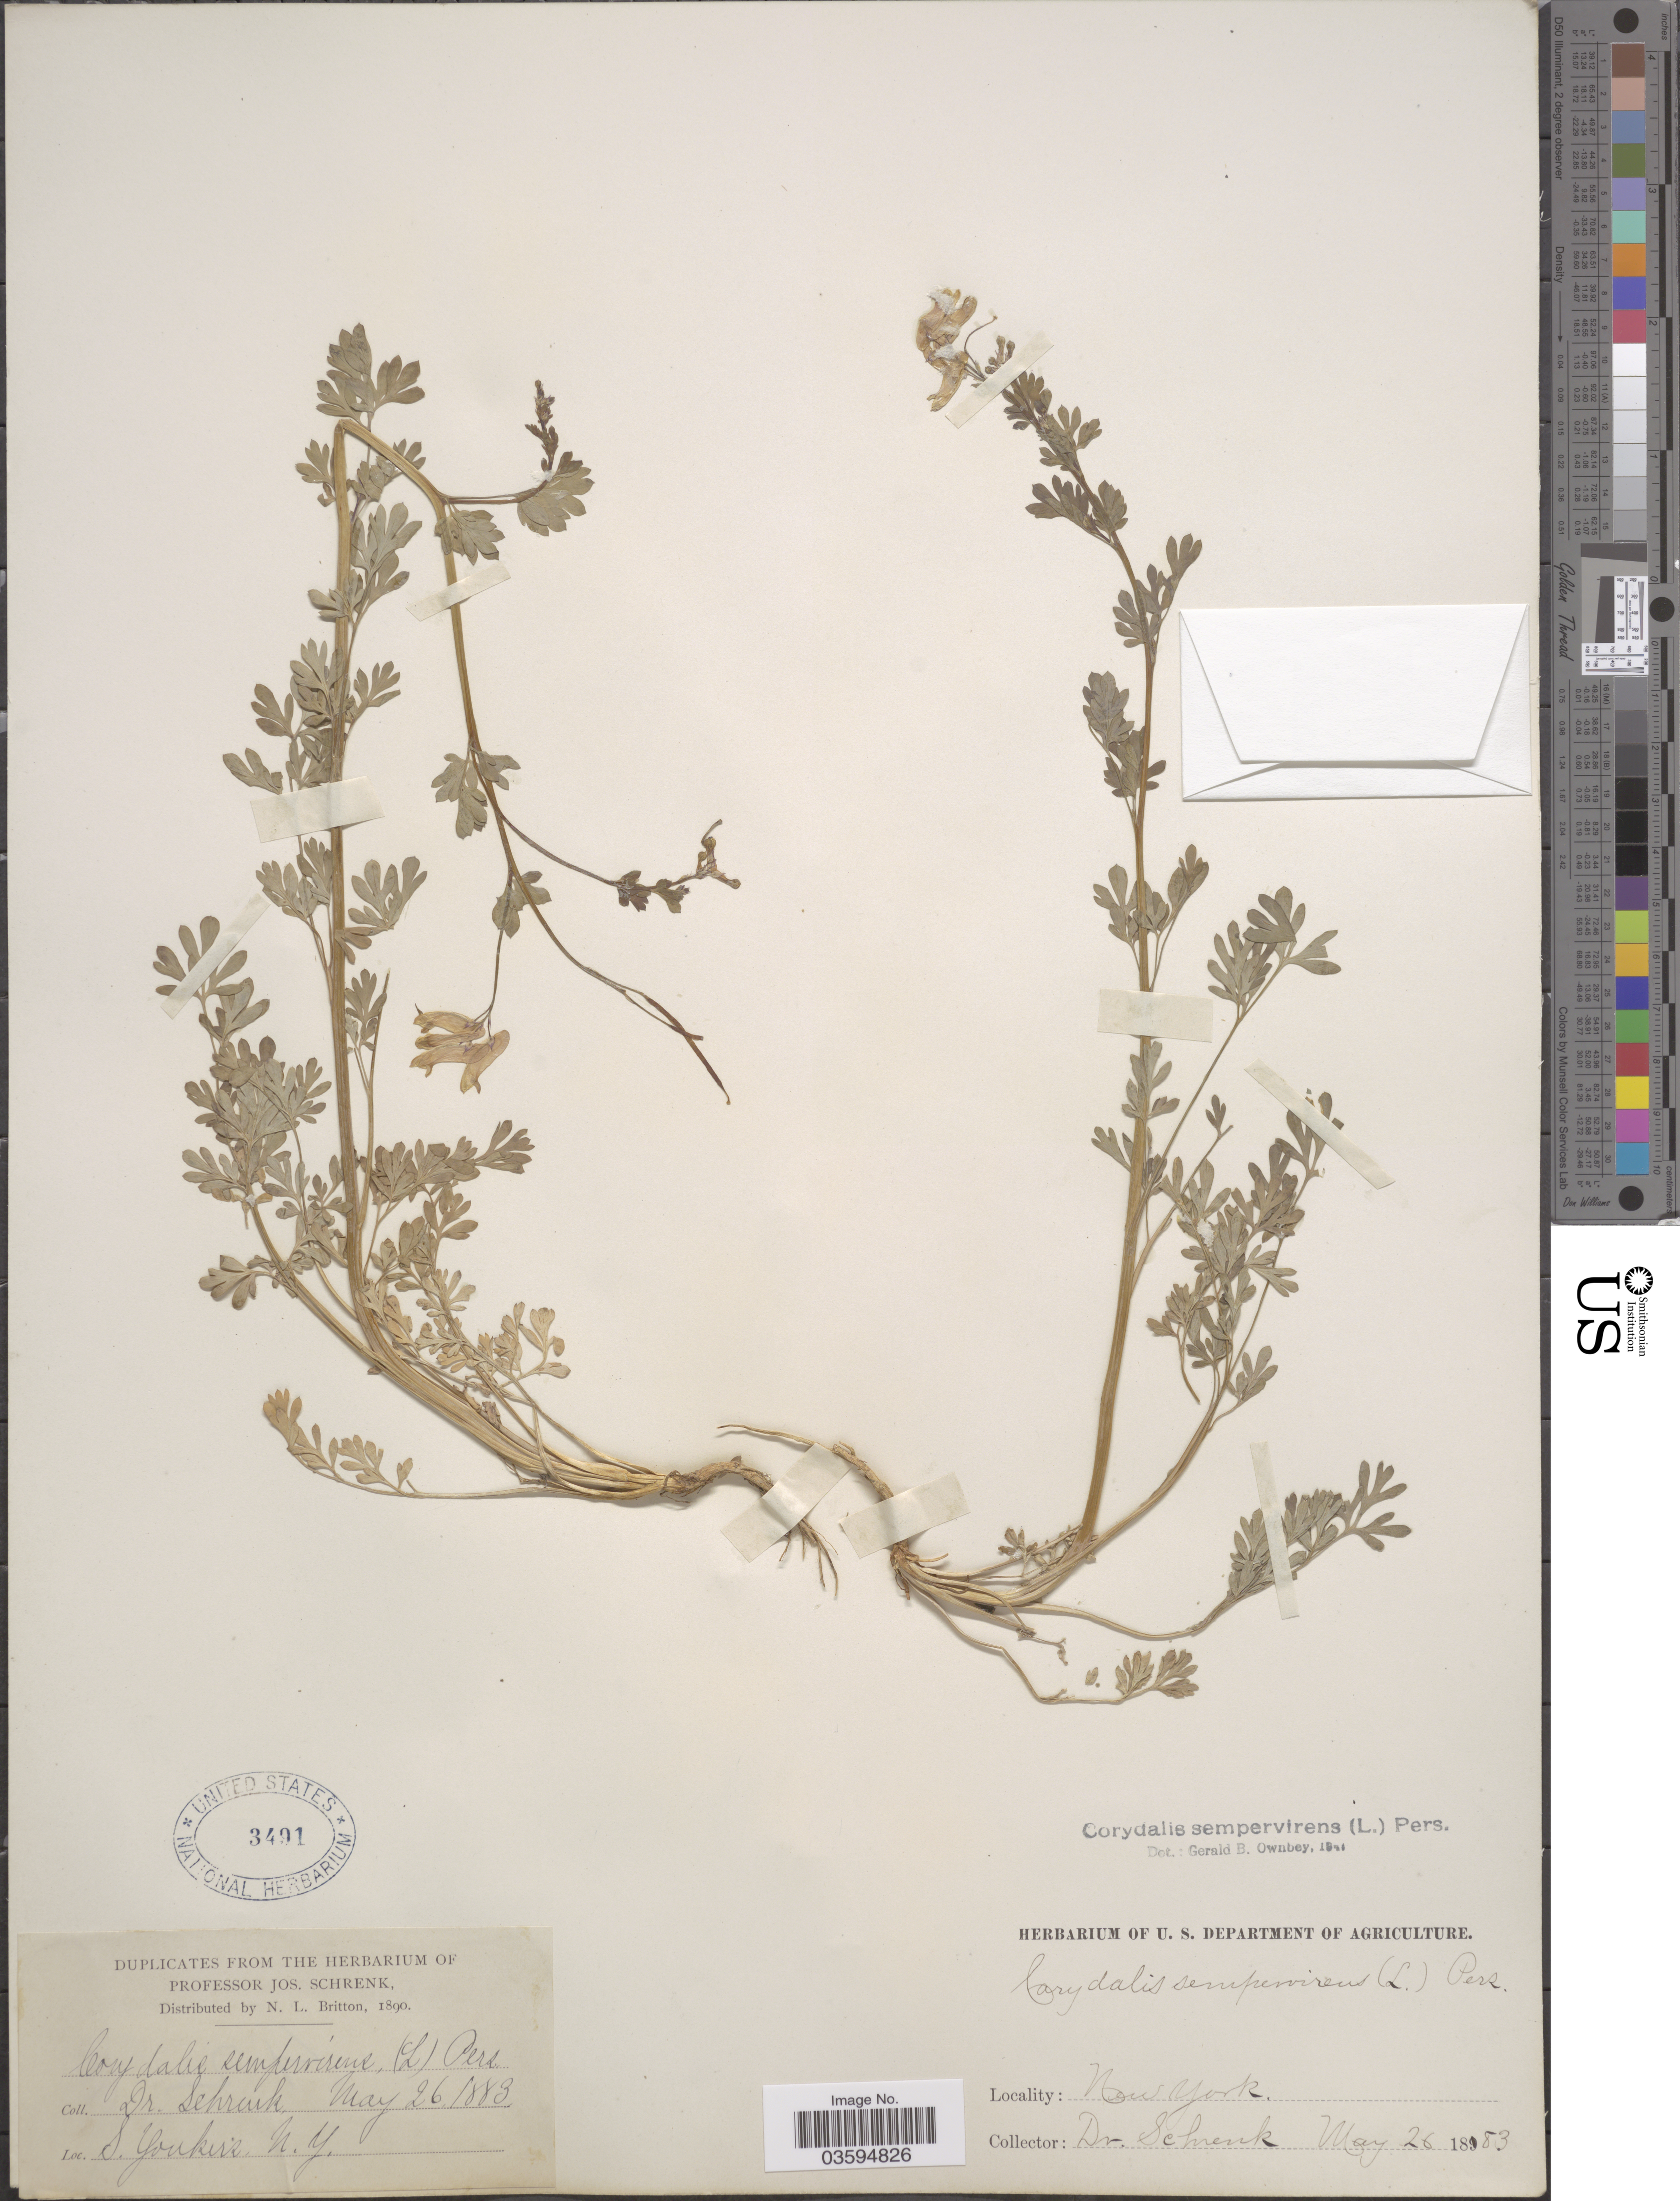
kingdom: Plantae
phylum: Tracheophyta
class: Magnoliopsida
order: Ranunculales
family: Papaveraceae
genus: Capnoides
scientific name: Capnoides sempervirens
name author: (L.) Borkh.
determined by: Strong, M. T., (US), Smithsonian Institution - National Museum of Natural History (UNITED STATES)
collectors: J. Schrenk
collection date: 1883-05-26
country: United States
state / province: New York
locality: S. Yonker's.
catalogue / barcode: US 3491